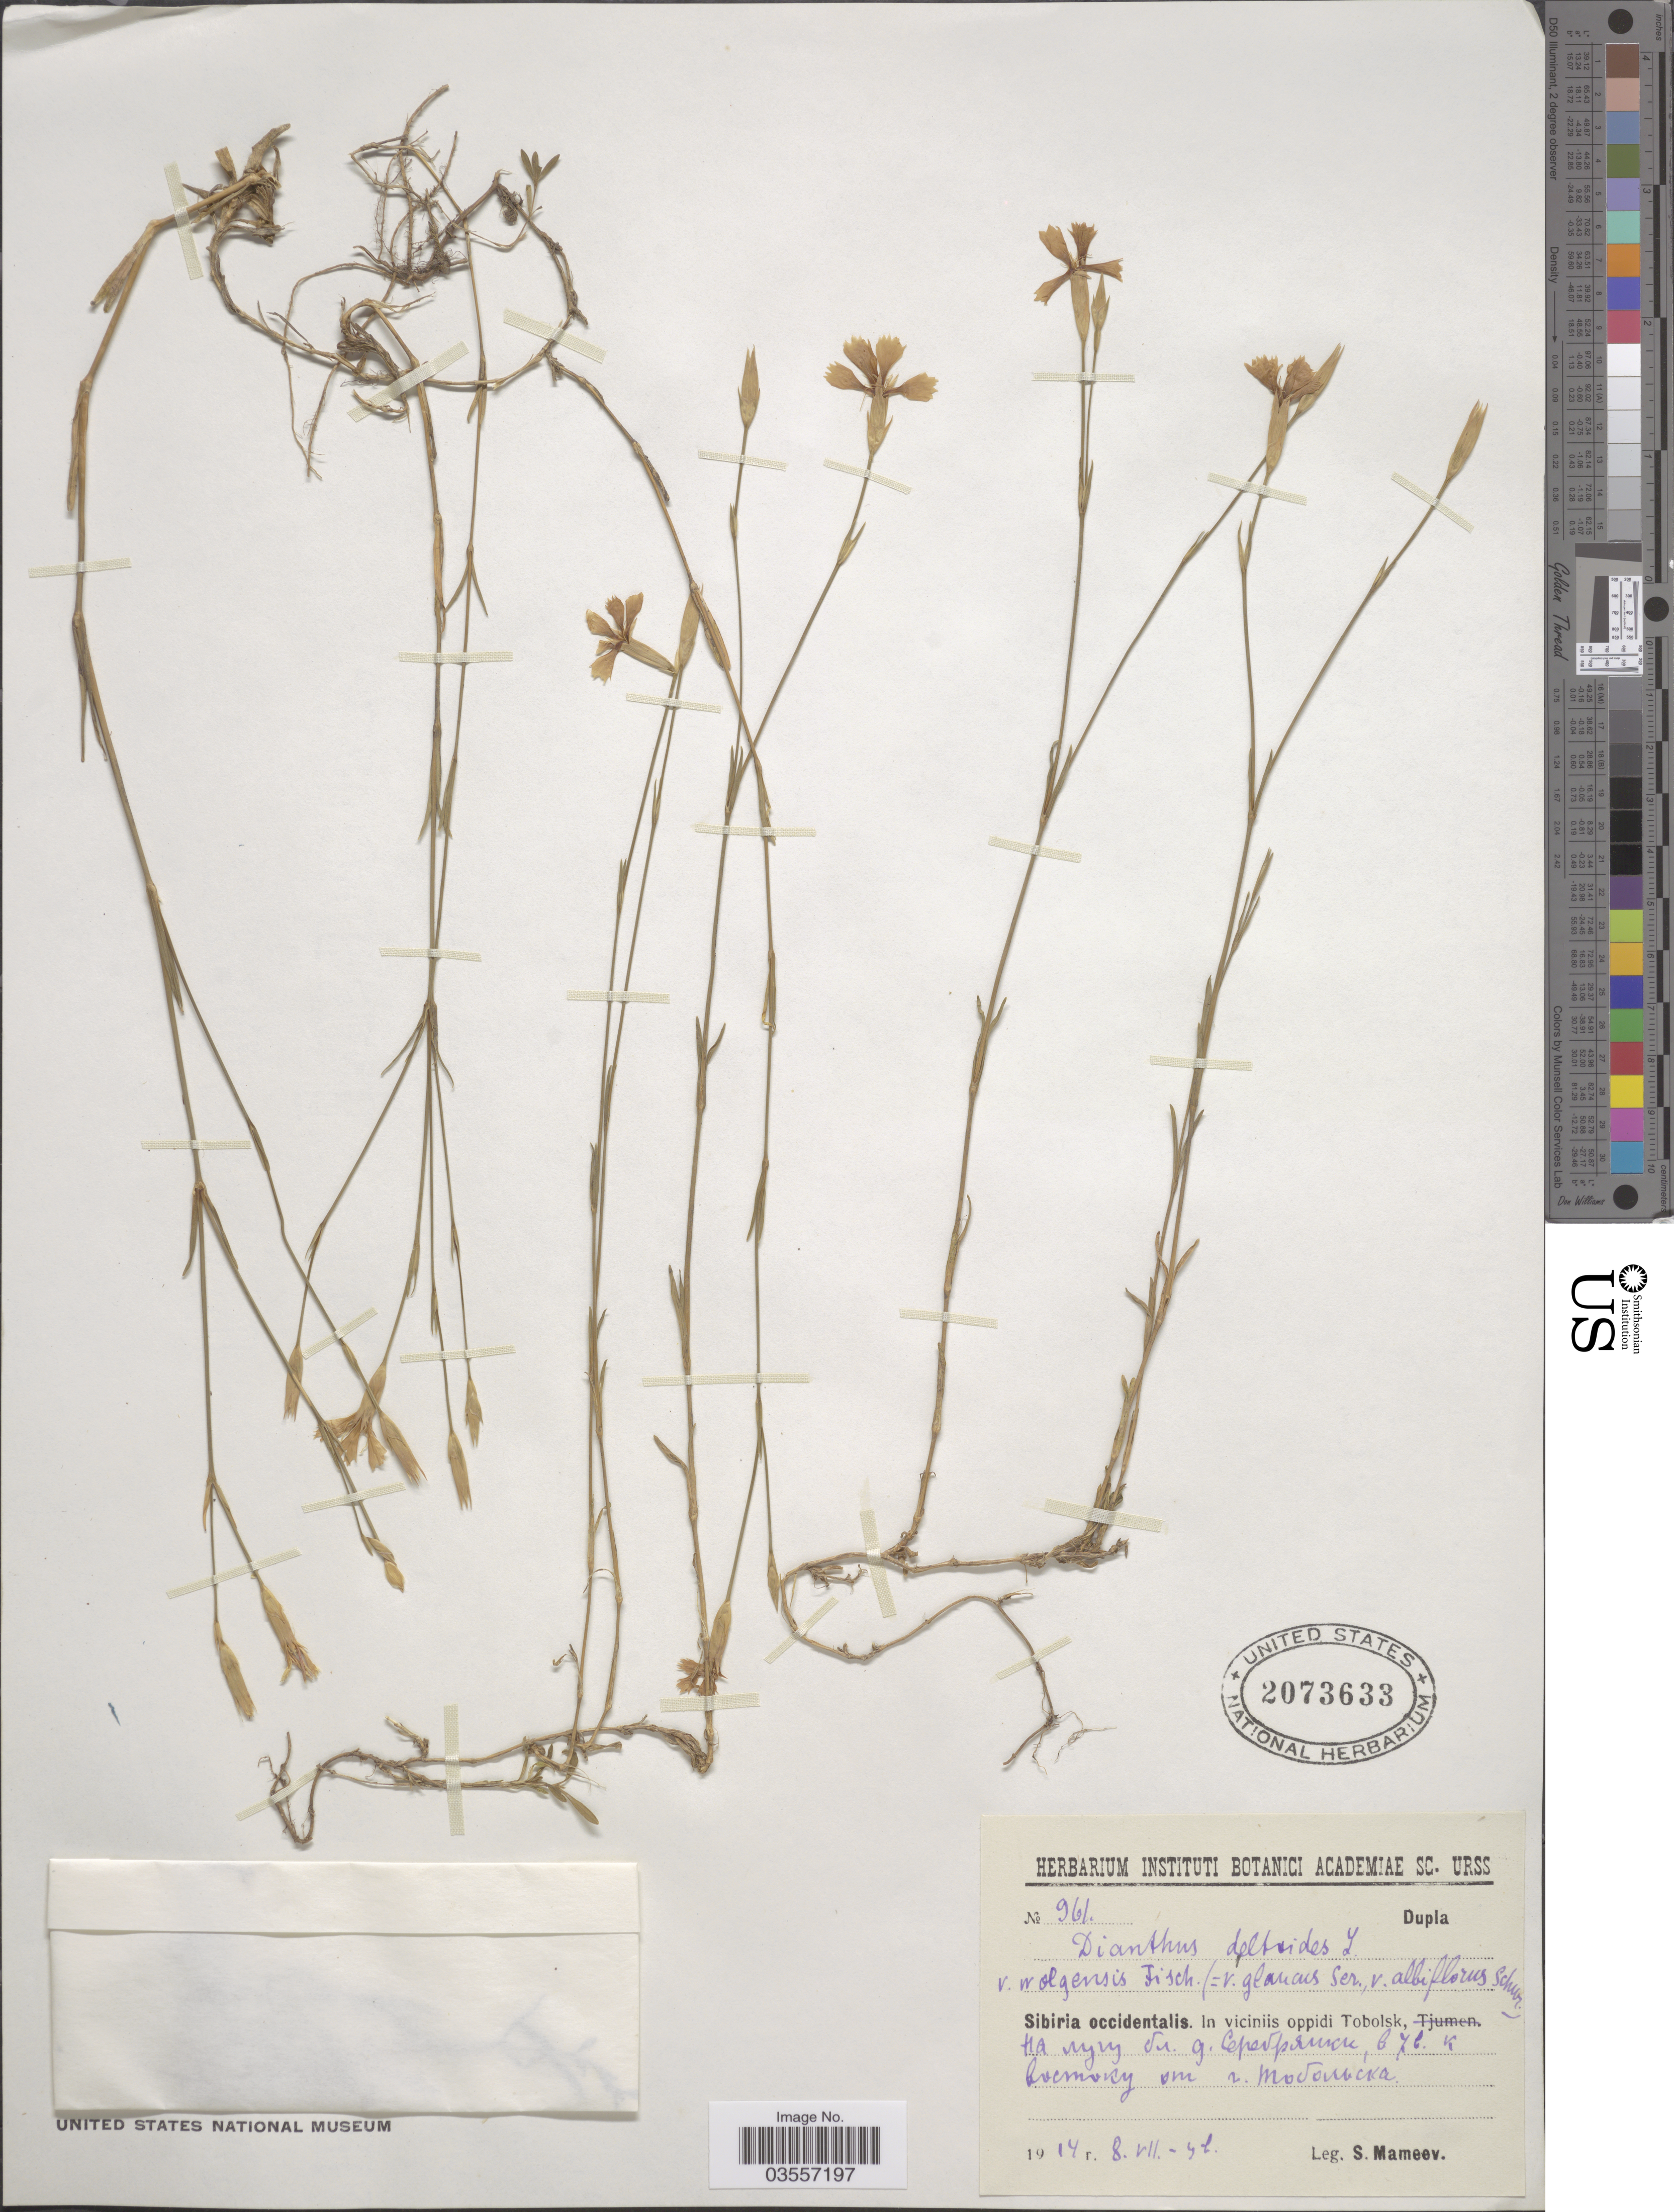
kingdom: Plantae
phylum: Tracheophyta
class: Magnoliopsida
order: Caryophyllales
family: Caryophyllaceae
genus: Dianthus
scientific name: Dianthus deltoides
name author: L.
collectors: S. Mameev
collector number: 961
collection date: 1914-07-08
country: Russian Federation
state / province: Tyumen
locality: Sibiria occidentalis. In viciniis oppidi Tobolsk, X.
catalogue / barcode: US 2073633